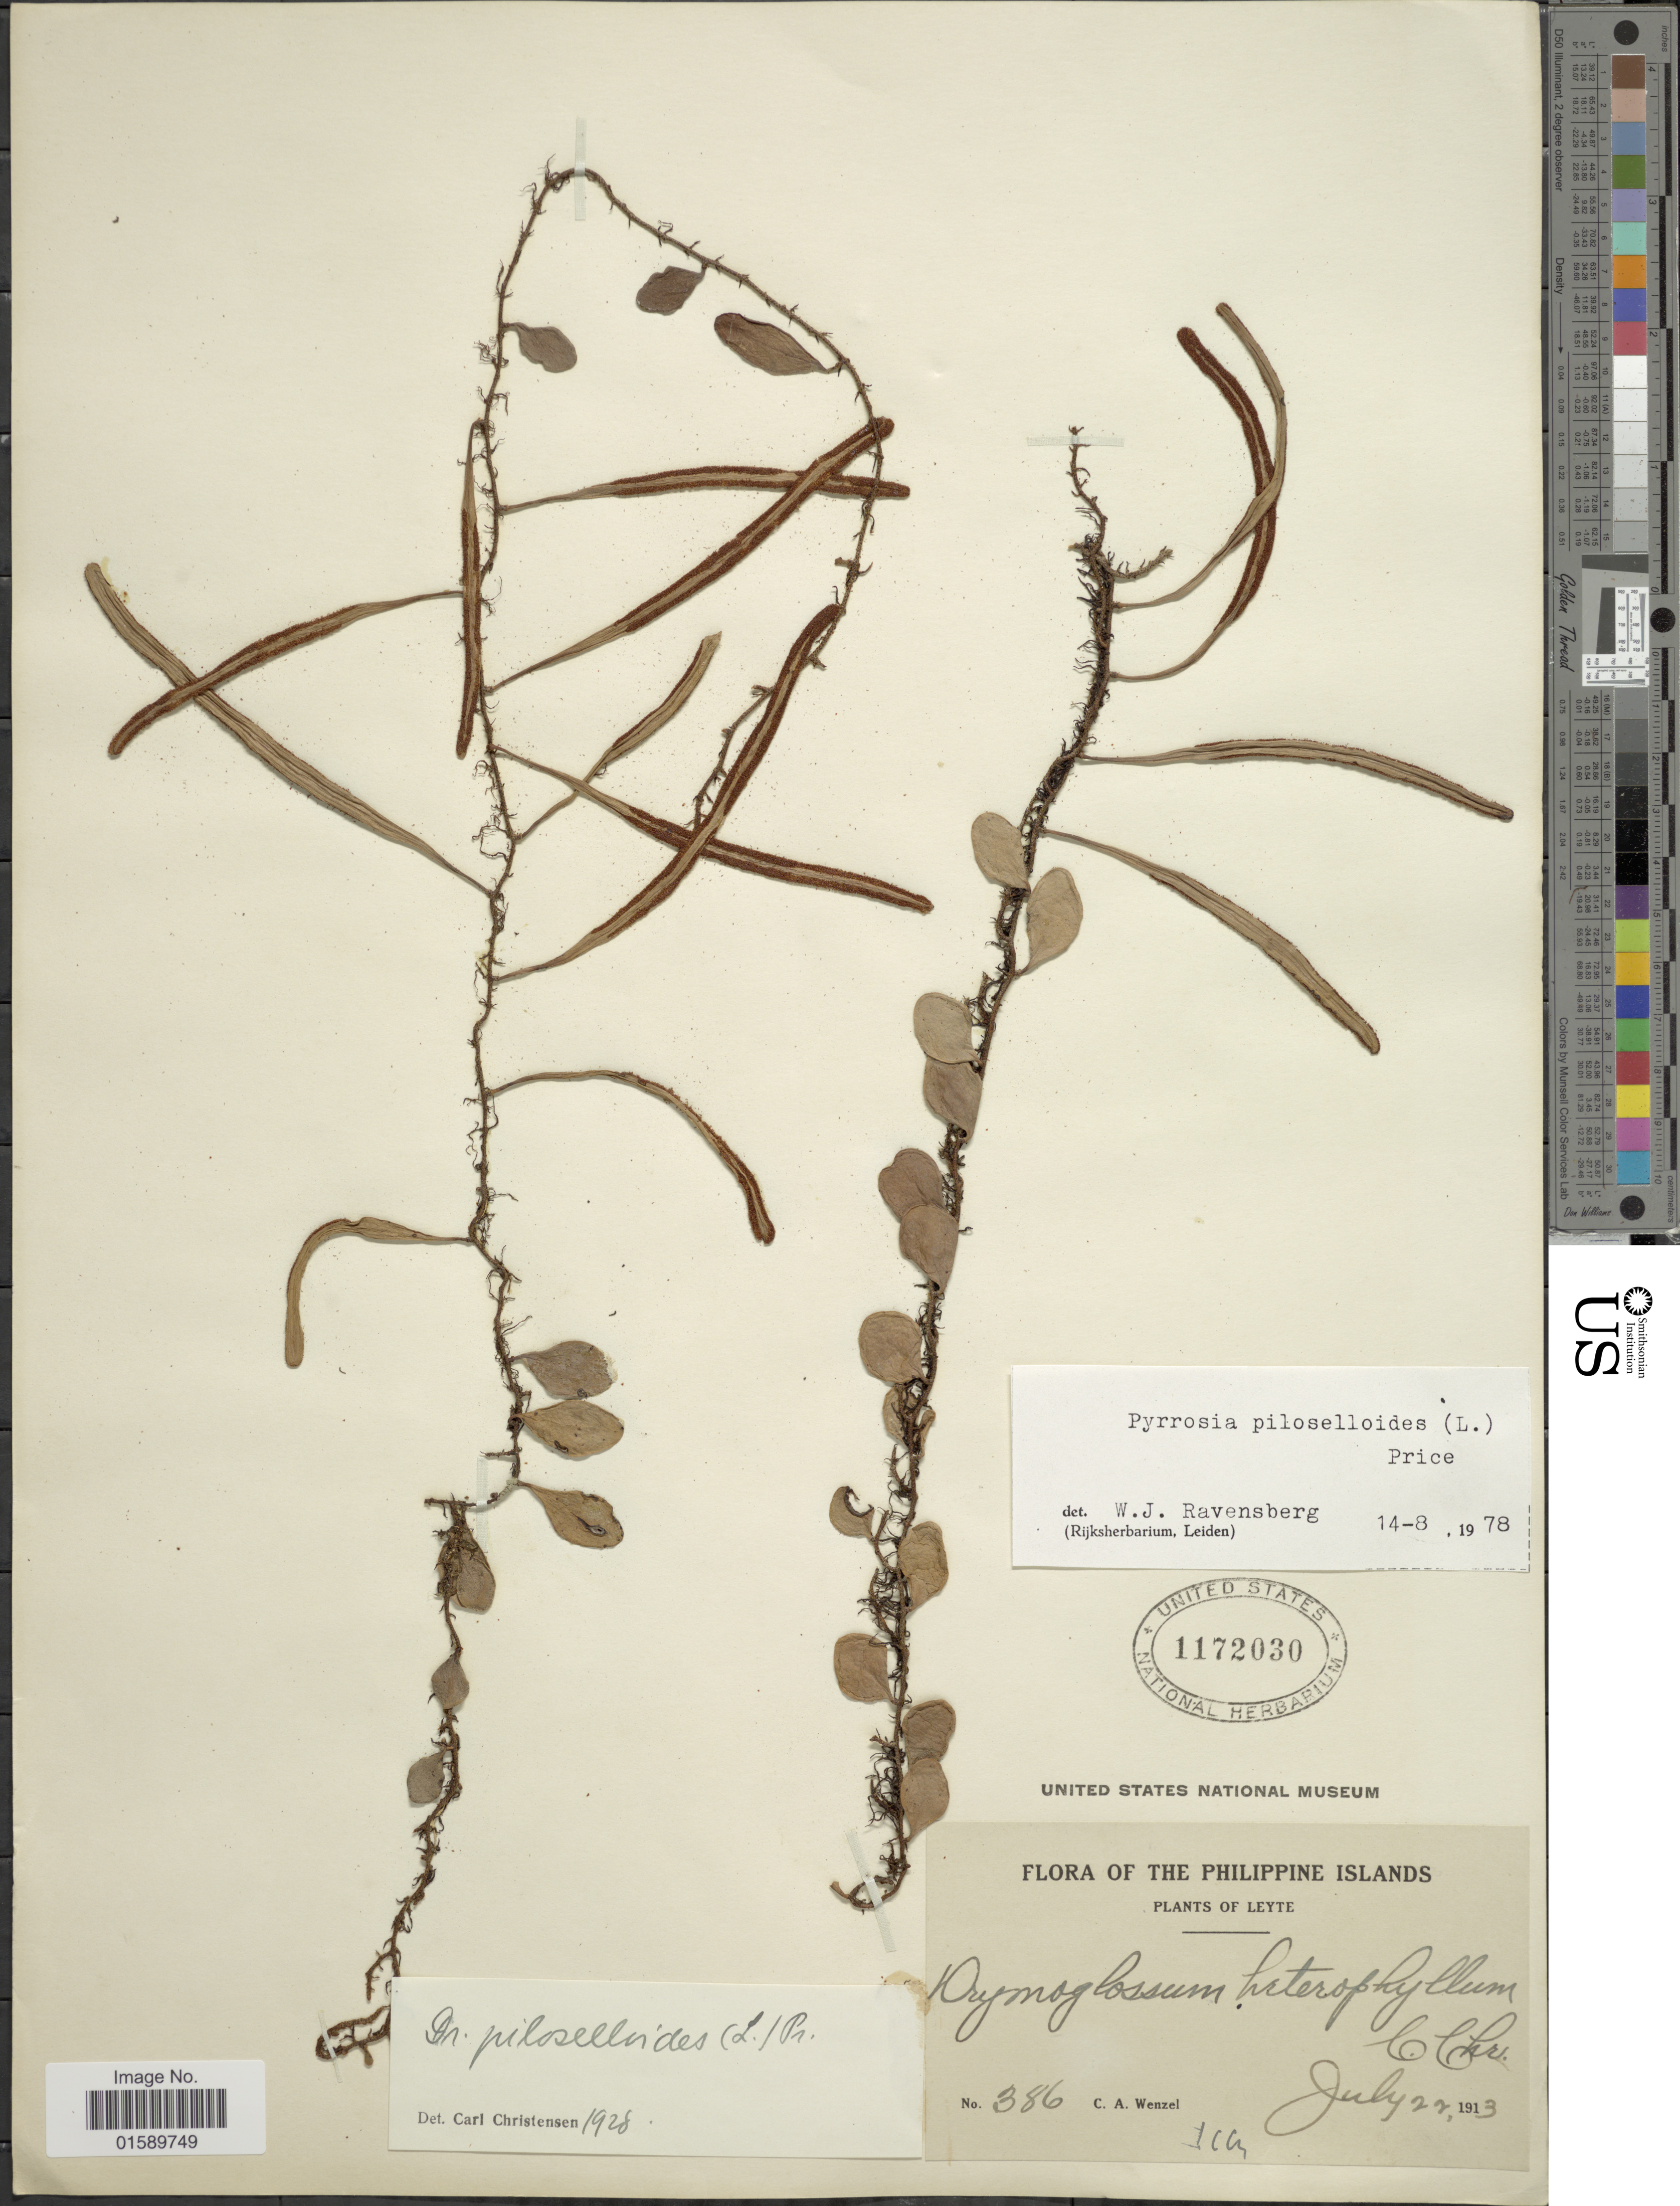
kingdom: Plantae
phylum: Tracheophyta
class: Polypodiopsida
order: Polypodiales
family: Polypodiaceae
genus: Pyrrosia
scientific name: Pyrrosia piloselloides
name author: (L.) M.G. Price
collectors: C. Wenzel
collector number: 386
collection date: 1913-07-22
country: Philippines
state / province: Eastern Visayas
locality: Leyte.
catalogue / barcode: US 1172030